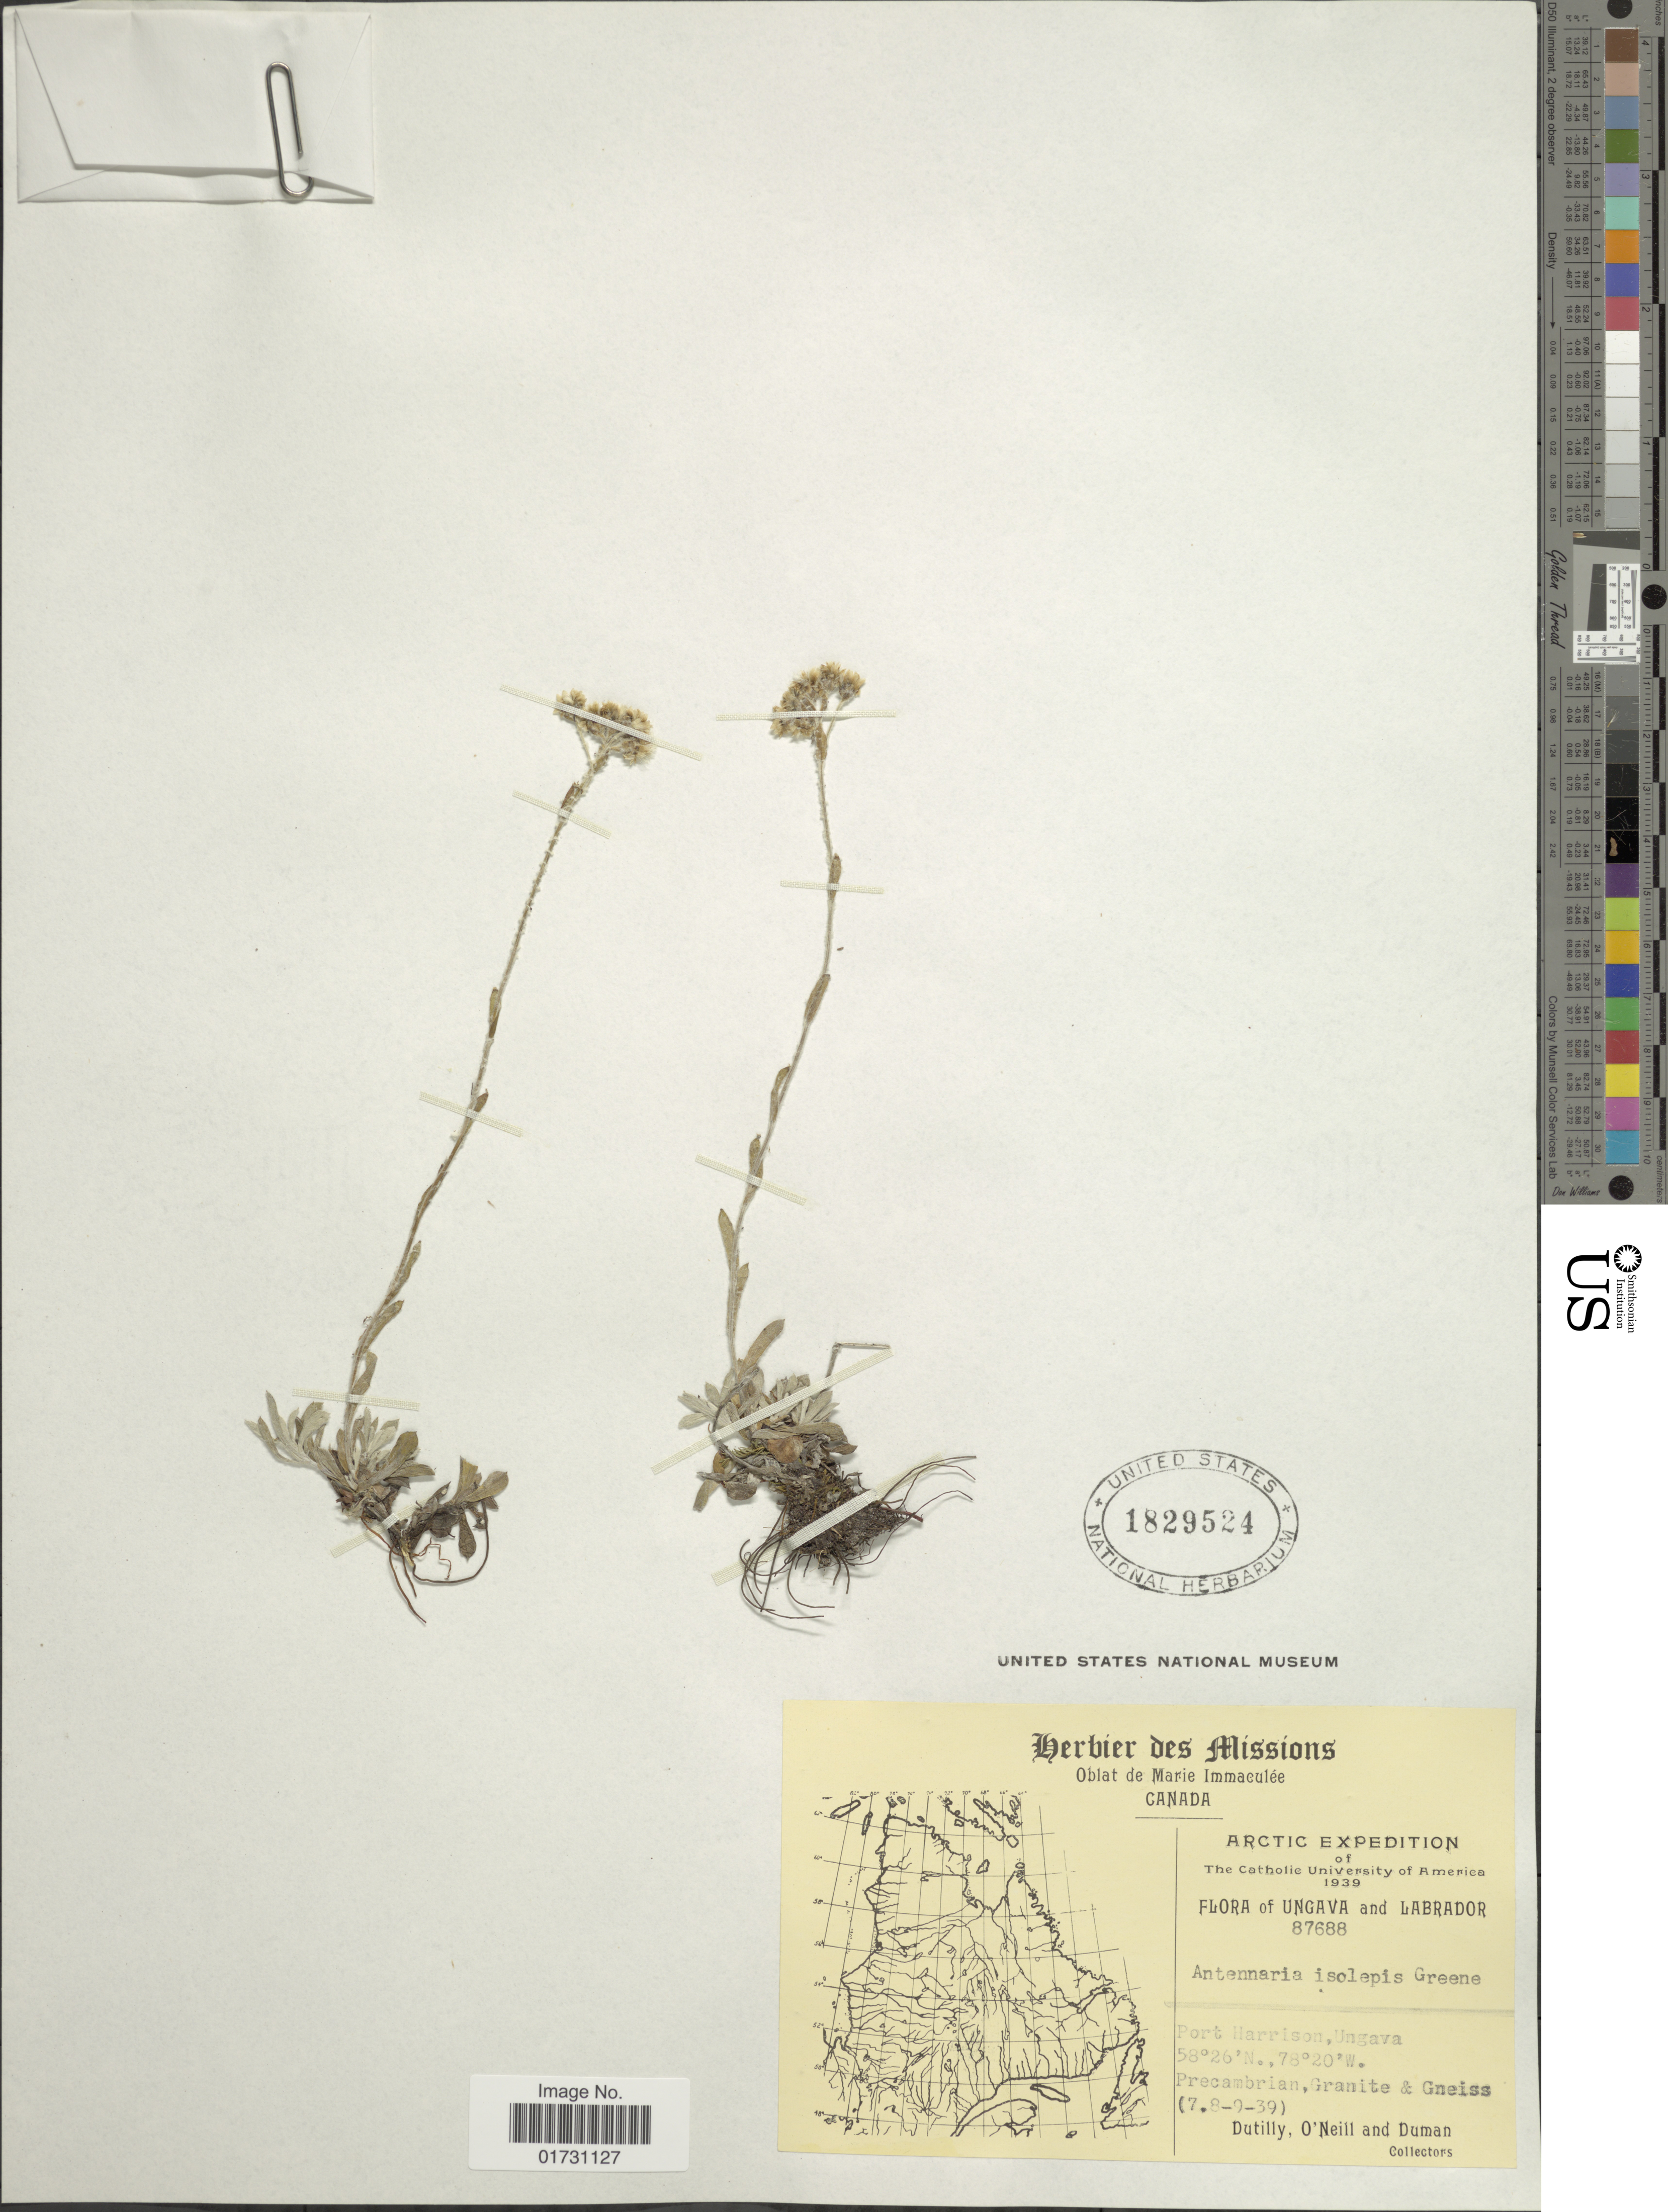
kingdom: Plantae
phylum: Tracheophyta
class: Magnoliopsida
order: Asterales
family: Asteraceae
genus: Antennaria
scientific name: Antennaria isolepis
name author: Greene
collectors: -. Dutilly, -. O'Neill & -. Duman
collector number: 87688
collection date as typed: Transcribed d/m/y: 7/9/39 to 8/9/39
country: Canada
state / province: Newfoundland and Labrador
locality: Oblat de Marie Immaculee, Ungava and Labrador, Port Harrison, Ungava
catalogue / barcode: US 1829524